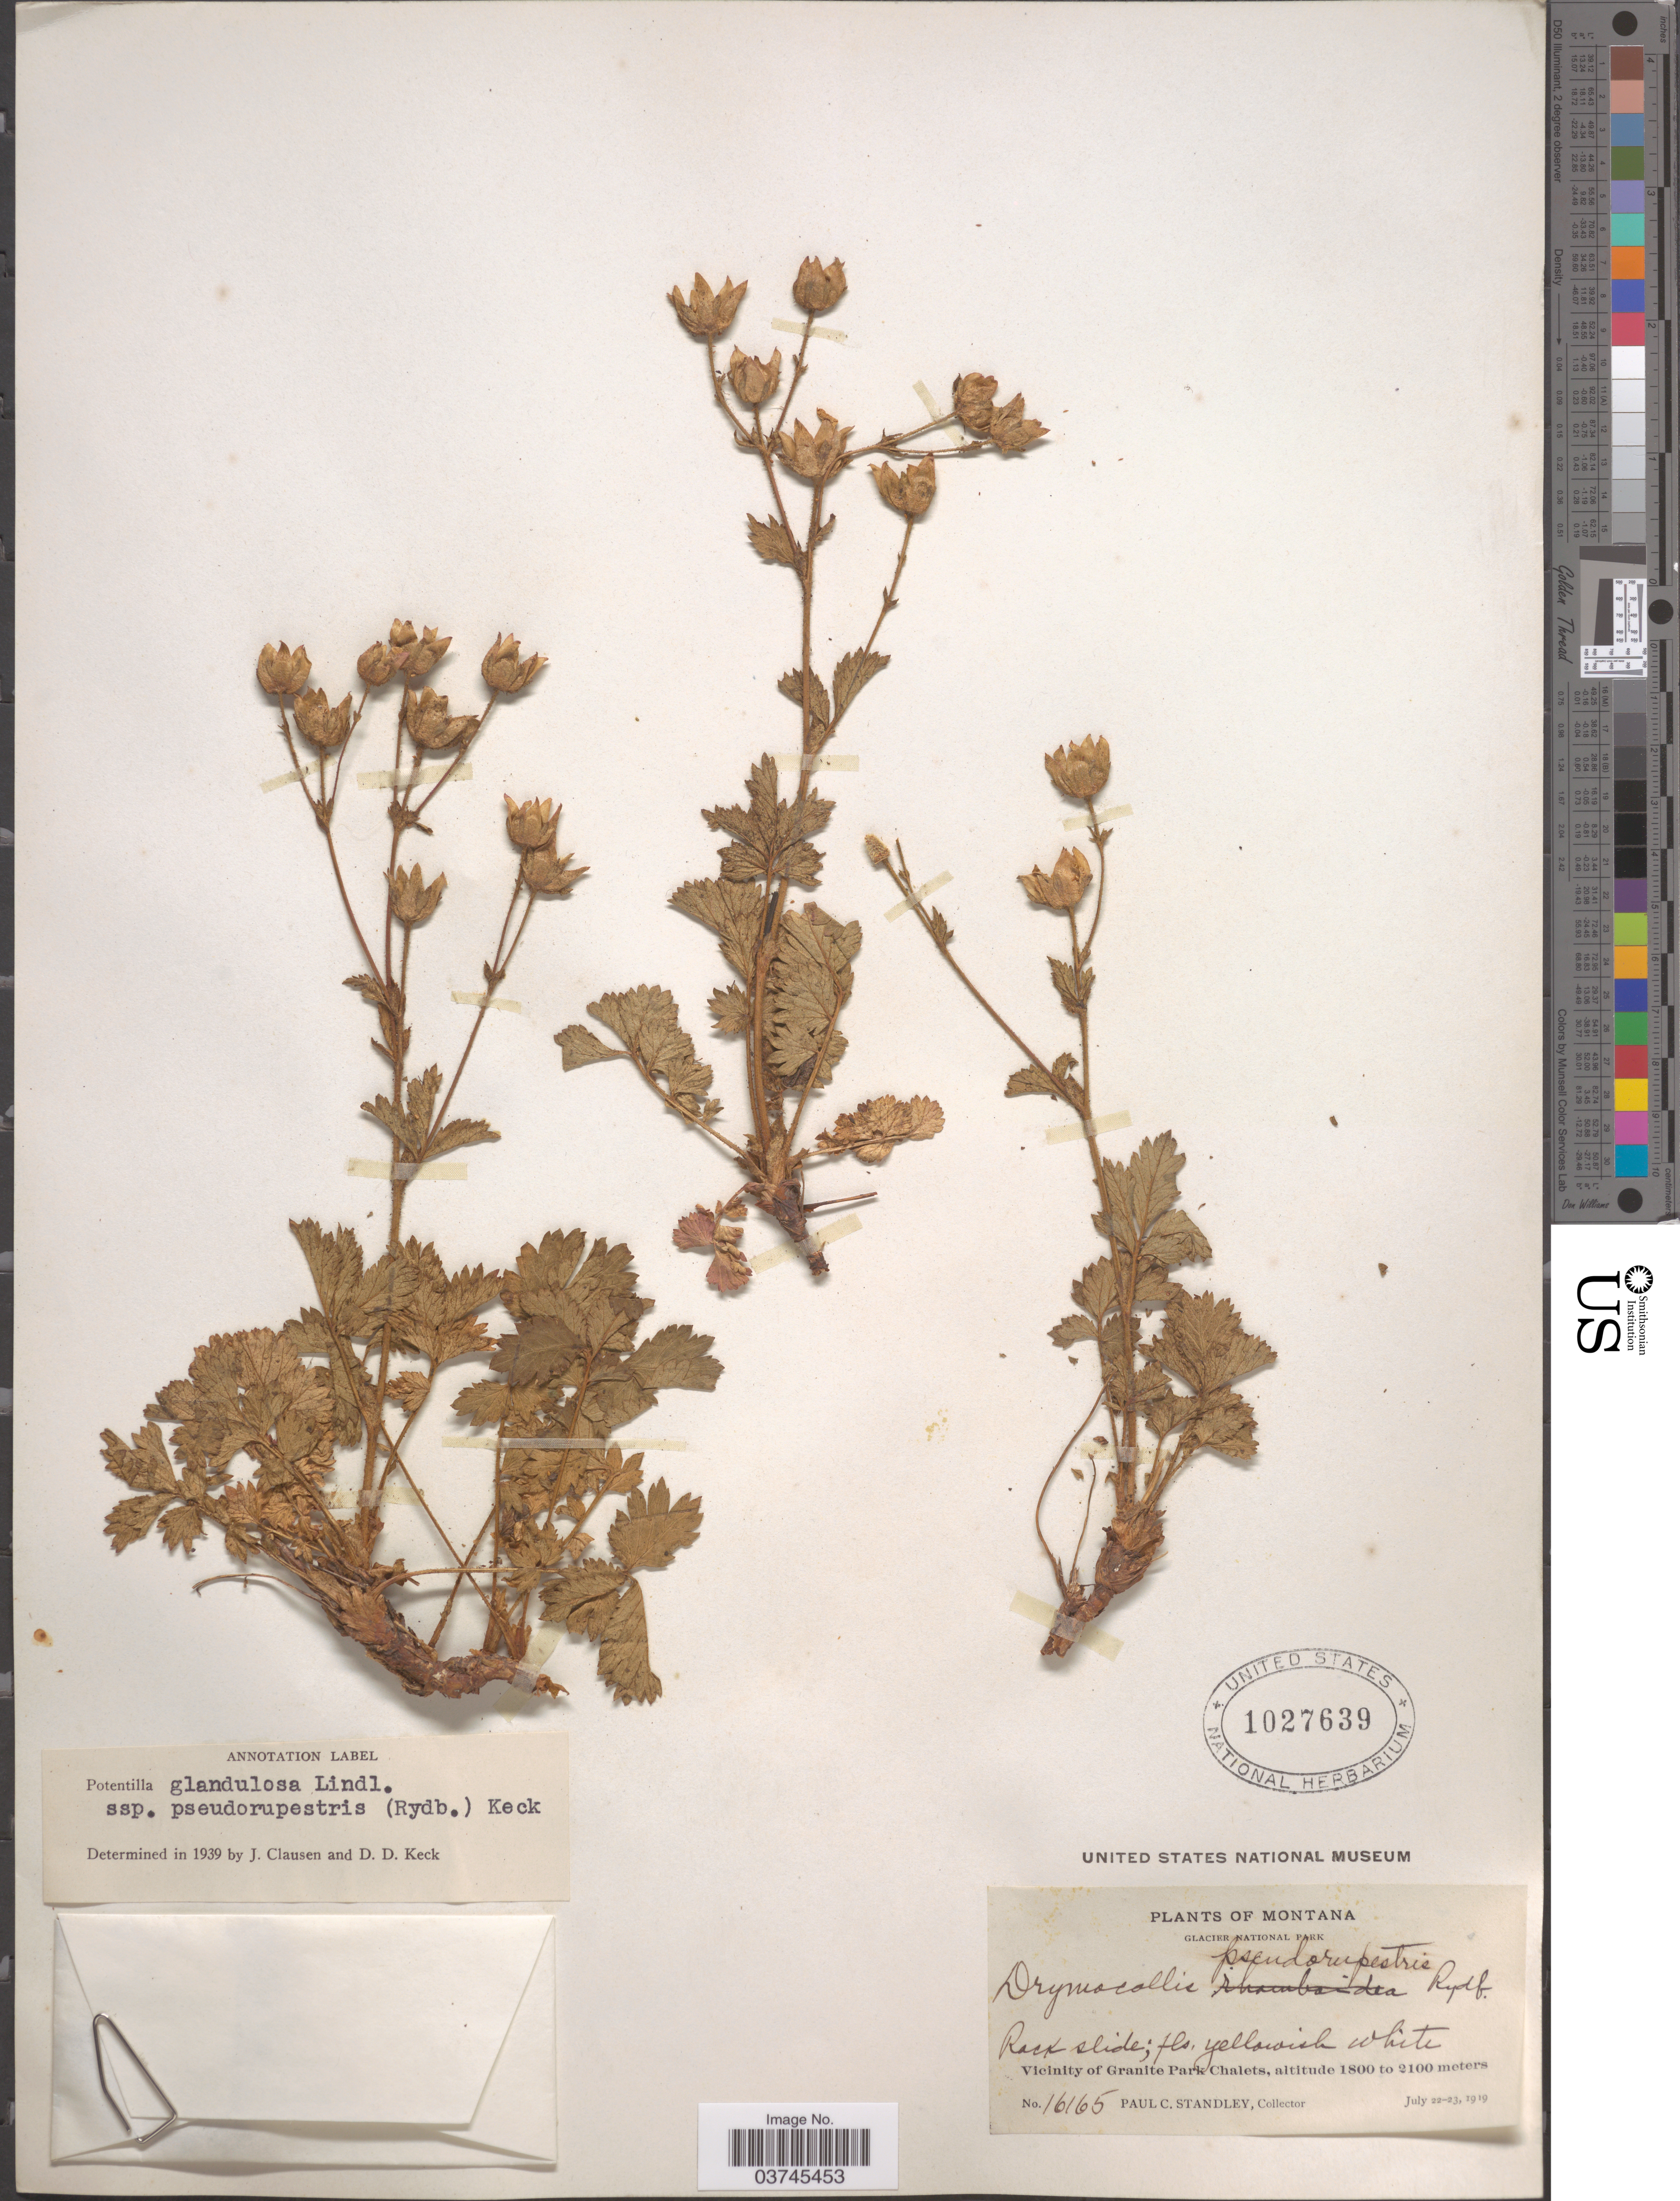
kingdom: Plantae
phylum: Tracheophyta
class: Magnoliopsida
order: Rosales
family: Rosaceae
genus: Drymocallis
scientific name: Drymocallis pseudorupestris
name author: (Rydb.) Rydb.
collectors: P. C. Standley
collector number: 16165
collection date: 1919-07-22/1919-07-23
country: United States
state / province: Montana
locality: Glacier National Park. Vicinity of Granite Park Chalets.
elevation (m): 1800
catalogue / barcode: US 1027639